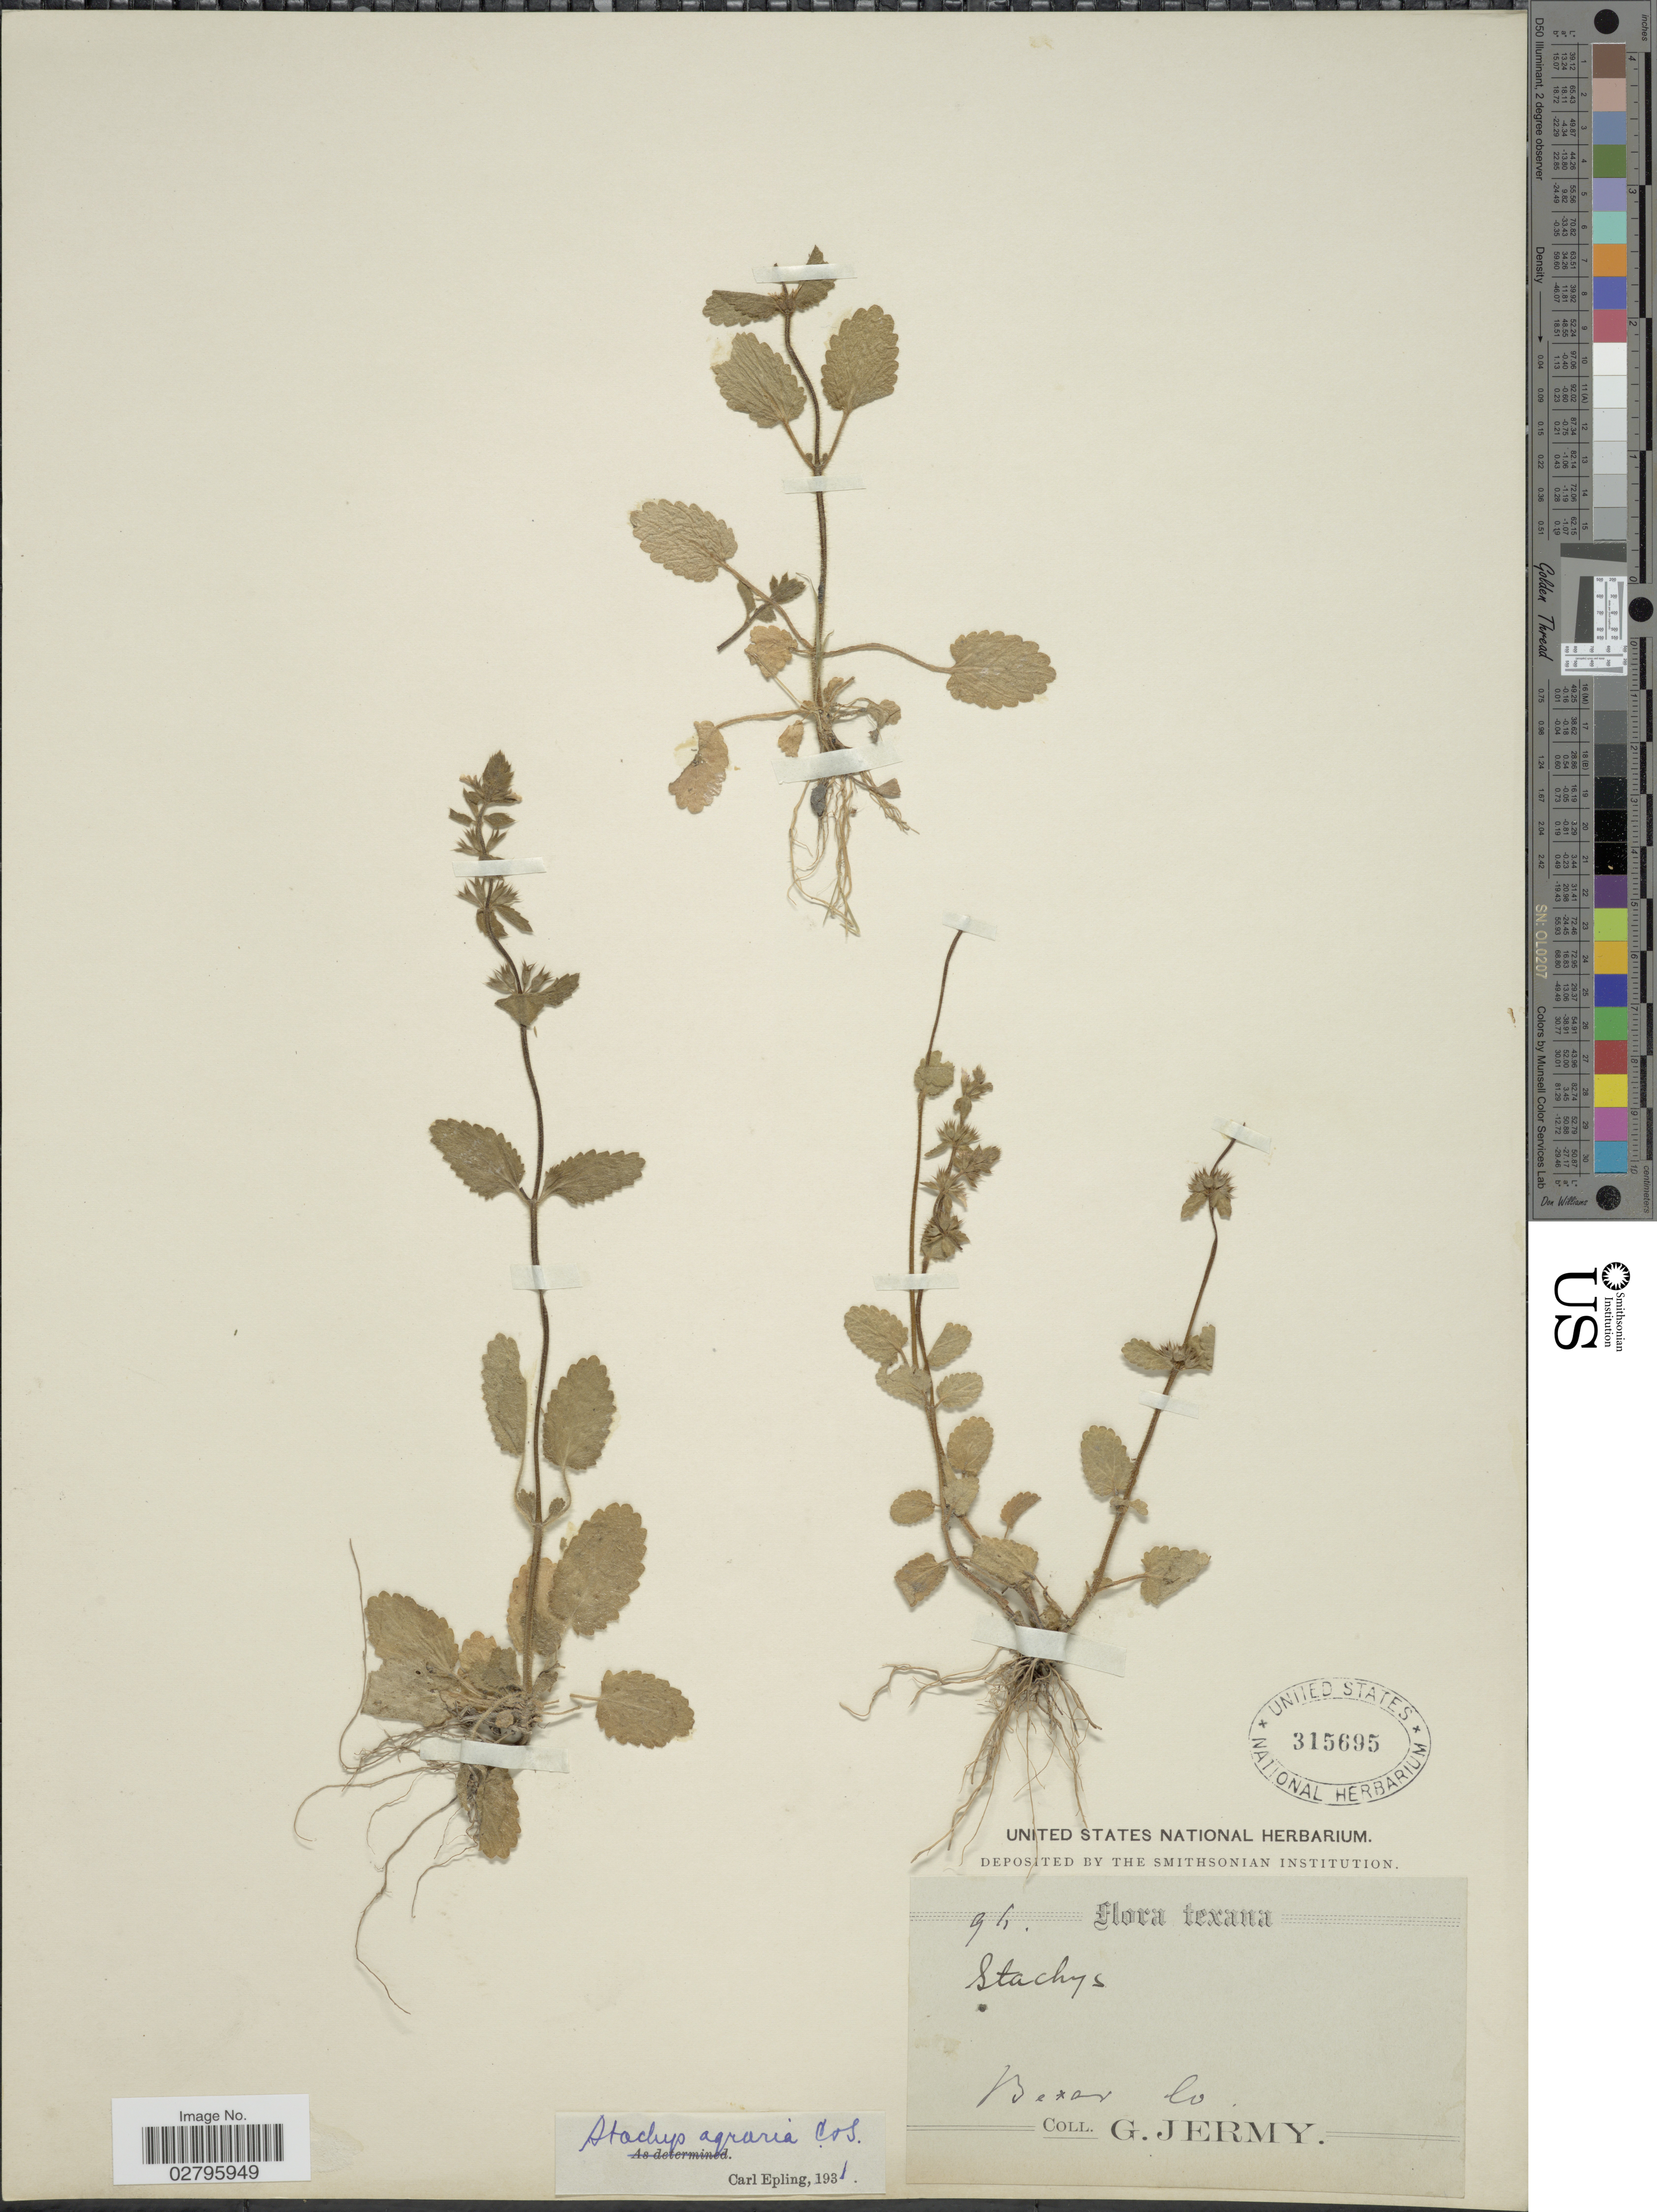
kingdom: Plantae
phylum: Tracheophyta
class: Magnoliopsida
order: Lamiales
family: Lamiaceae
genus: Stachys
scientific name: Stachys agraria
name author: Schltdl. & Cham.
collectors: G. Jermy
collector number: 96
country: United States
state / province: Texas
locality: Texana. Bexar Co.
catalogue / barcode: US 315695